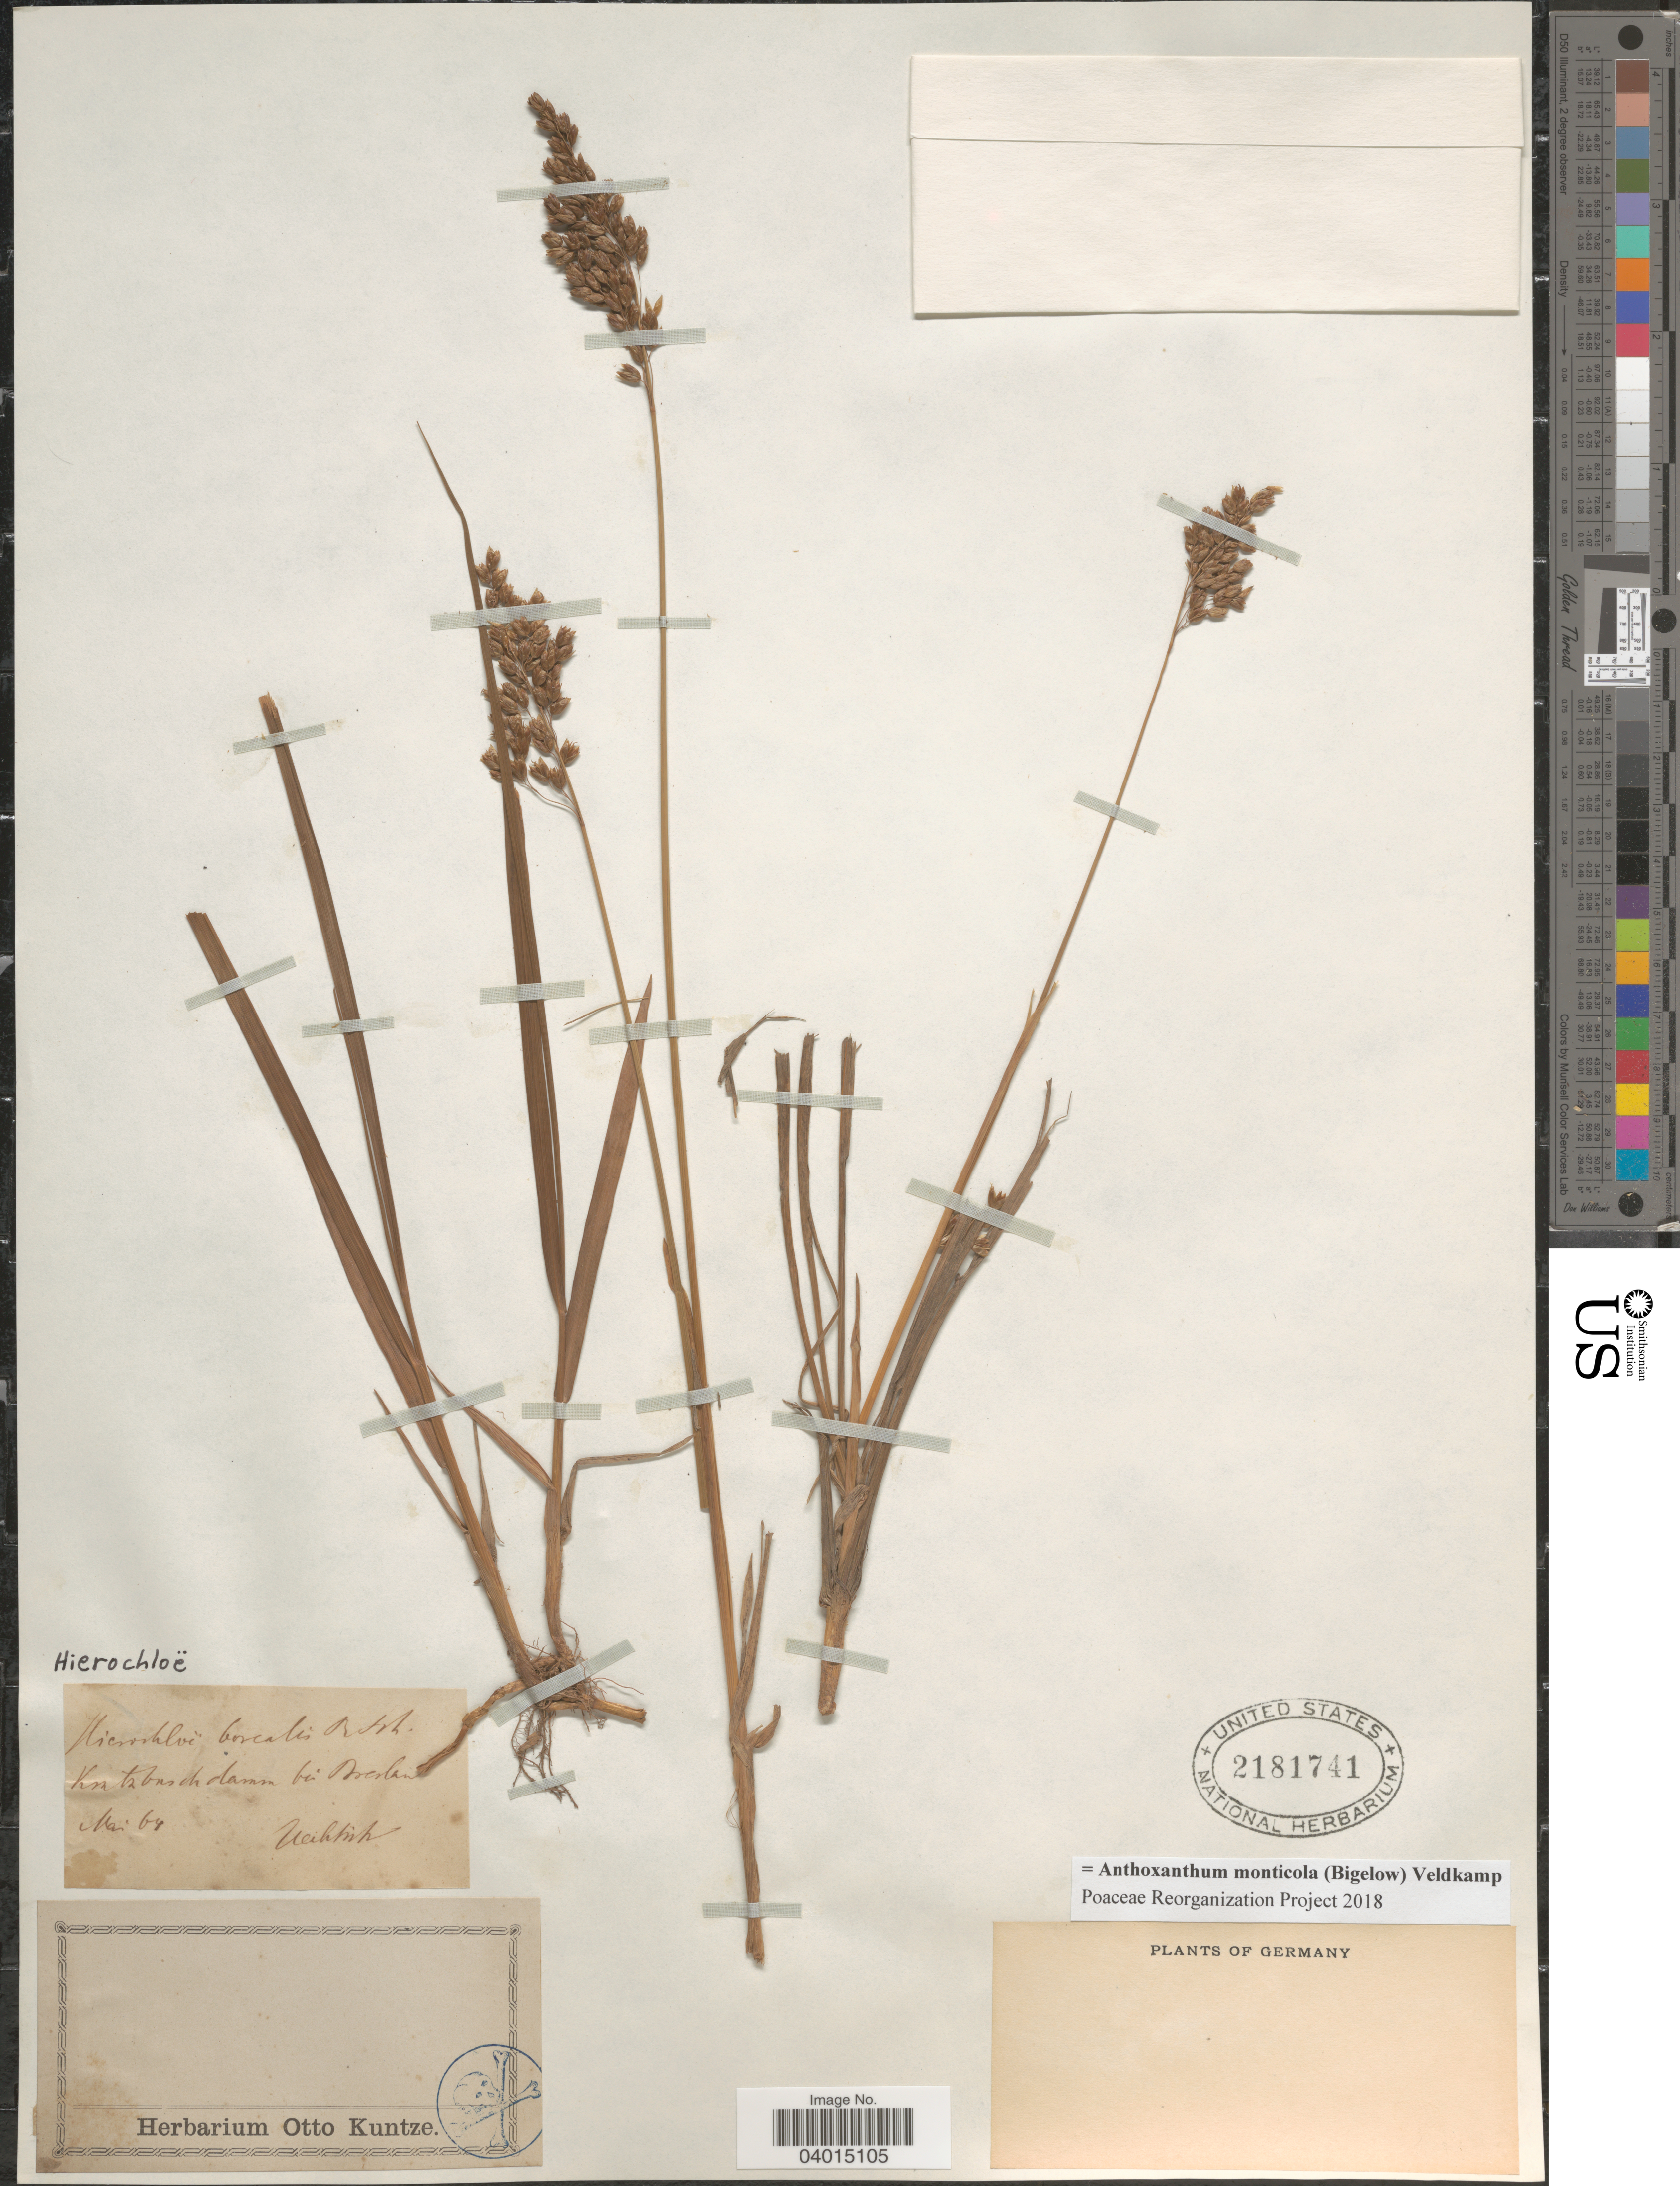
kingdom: Plantae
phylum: Tracheophyta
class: Liliopsida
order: Poales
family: Poaceae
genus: Anthoxanthum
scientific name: Anthoxanthum monticola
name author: (Bigelow) Veldkamp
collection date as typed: Transcribed d/m/y: /5/64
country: Germany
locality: Kritzbuschdamen bei Arerlan. [interpreted]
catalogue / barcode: US 2181741